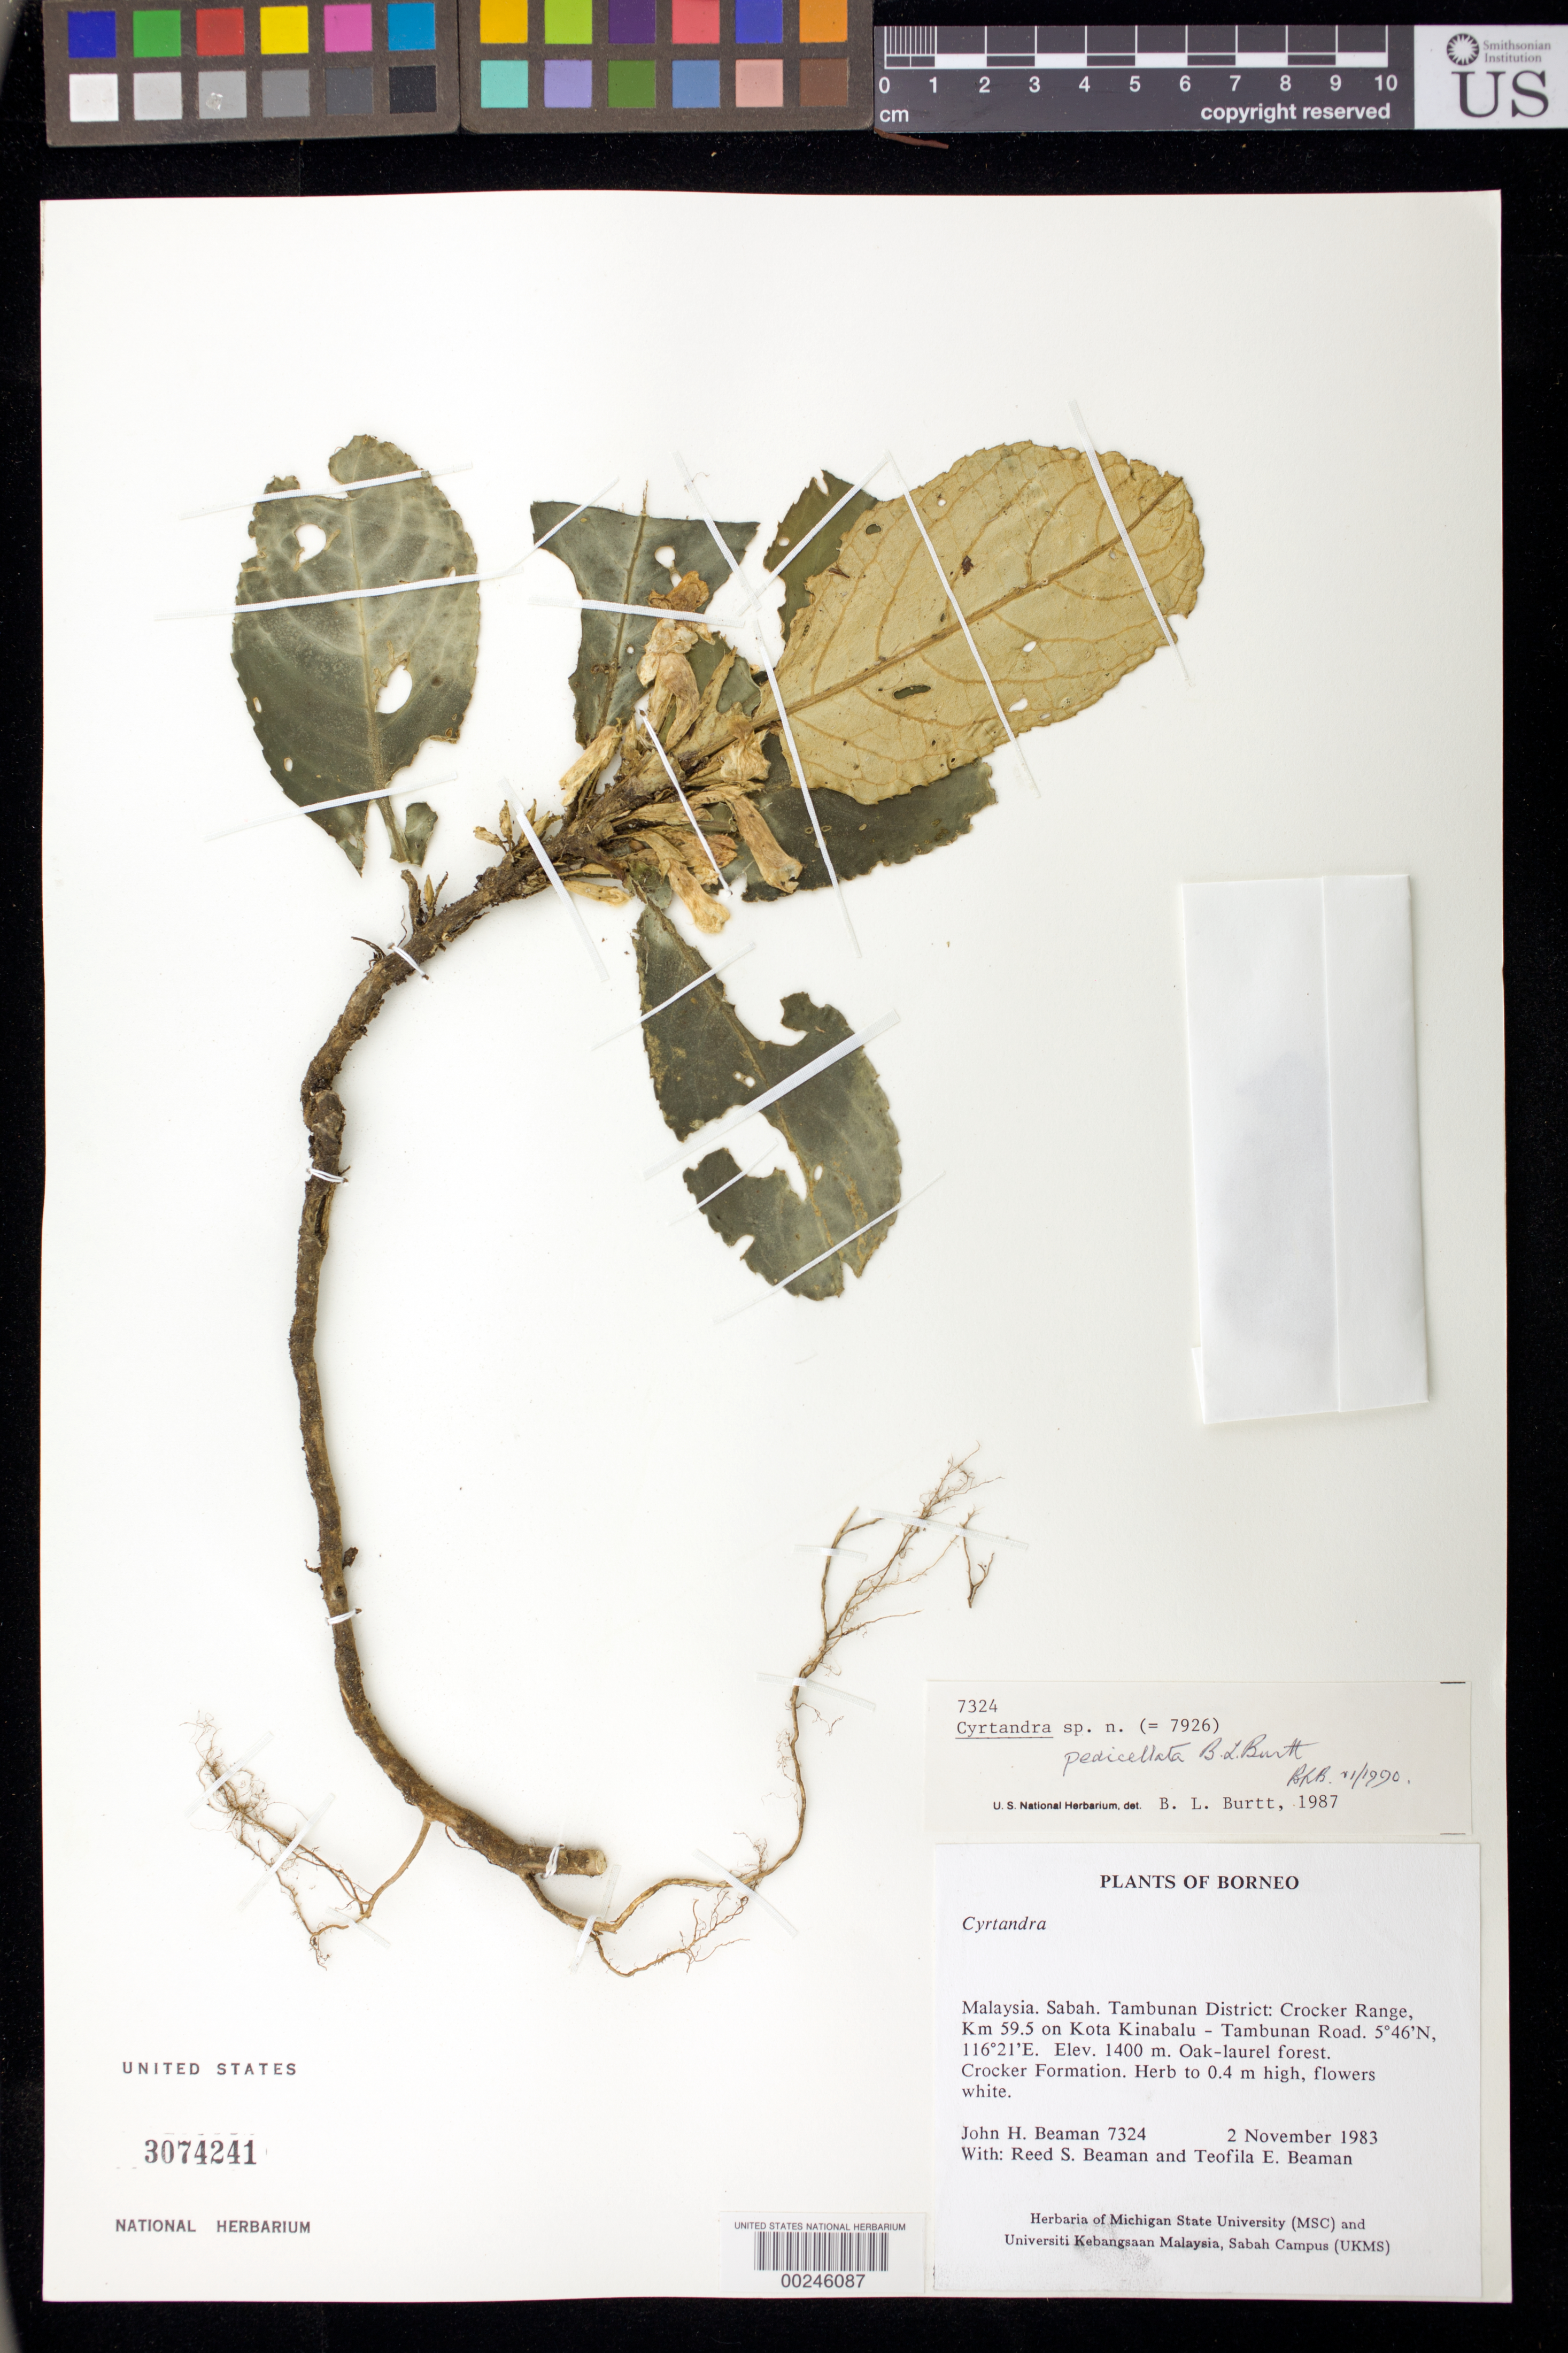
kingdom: Plantae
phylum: Tracheophyta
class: Magnoliopsida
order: Lamiales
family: Gesneriaceae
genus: Cyrtandra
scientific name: Cyrtandra pedicellata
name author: B.L. Burtt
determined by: Burtt, B. L.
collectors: J. H. Beaman, R. S. Beaman & T. E. Beaman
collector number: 7324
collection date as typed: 02 Nov 1983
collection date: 1983-11-02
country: Malaysia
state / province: Sabah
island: Borneo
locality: Tambunan dist, crocker range, km 59.5 on kota kinabalu - tambunan road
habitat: Oak-laurel forest, crocker formation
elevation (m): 1400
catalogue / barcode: US 3074241